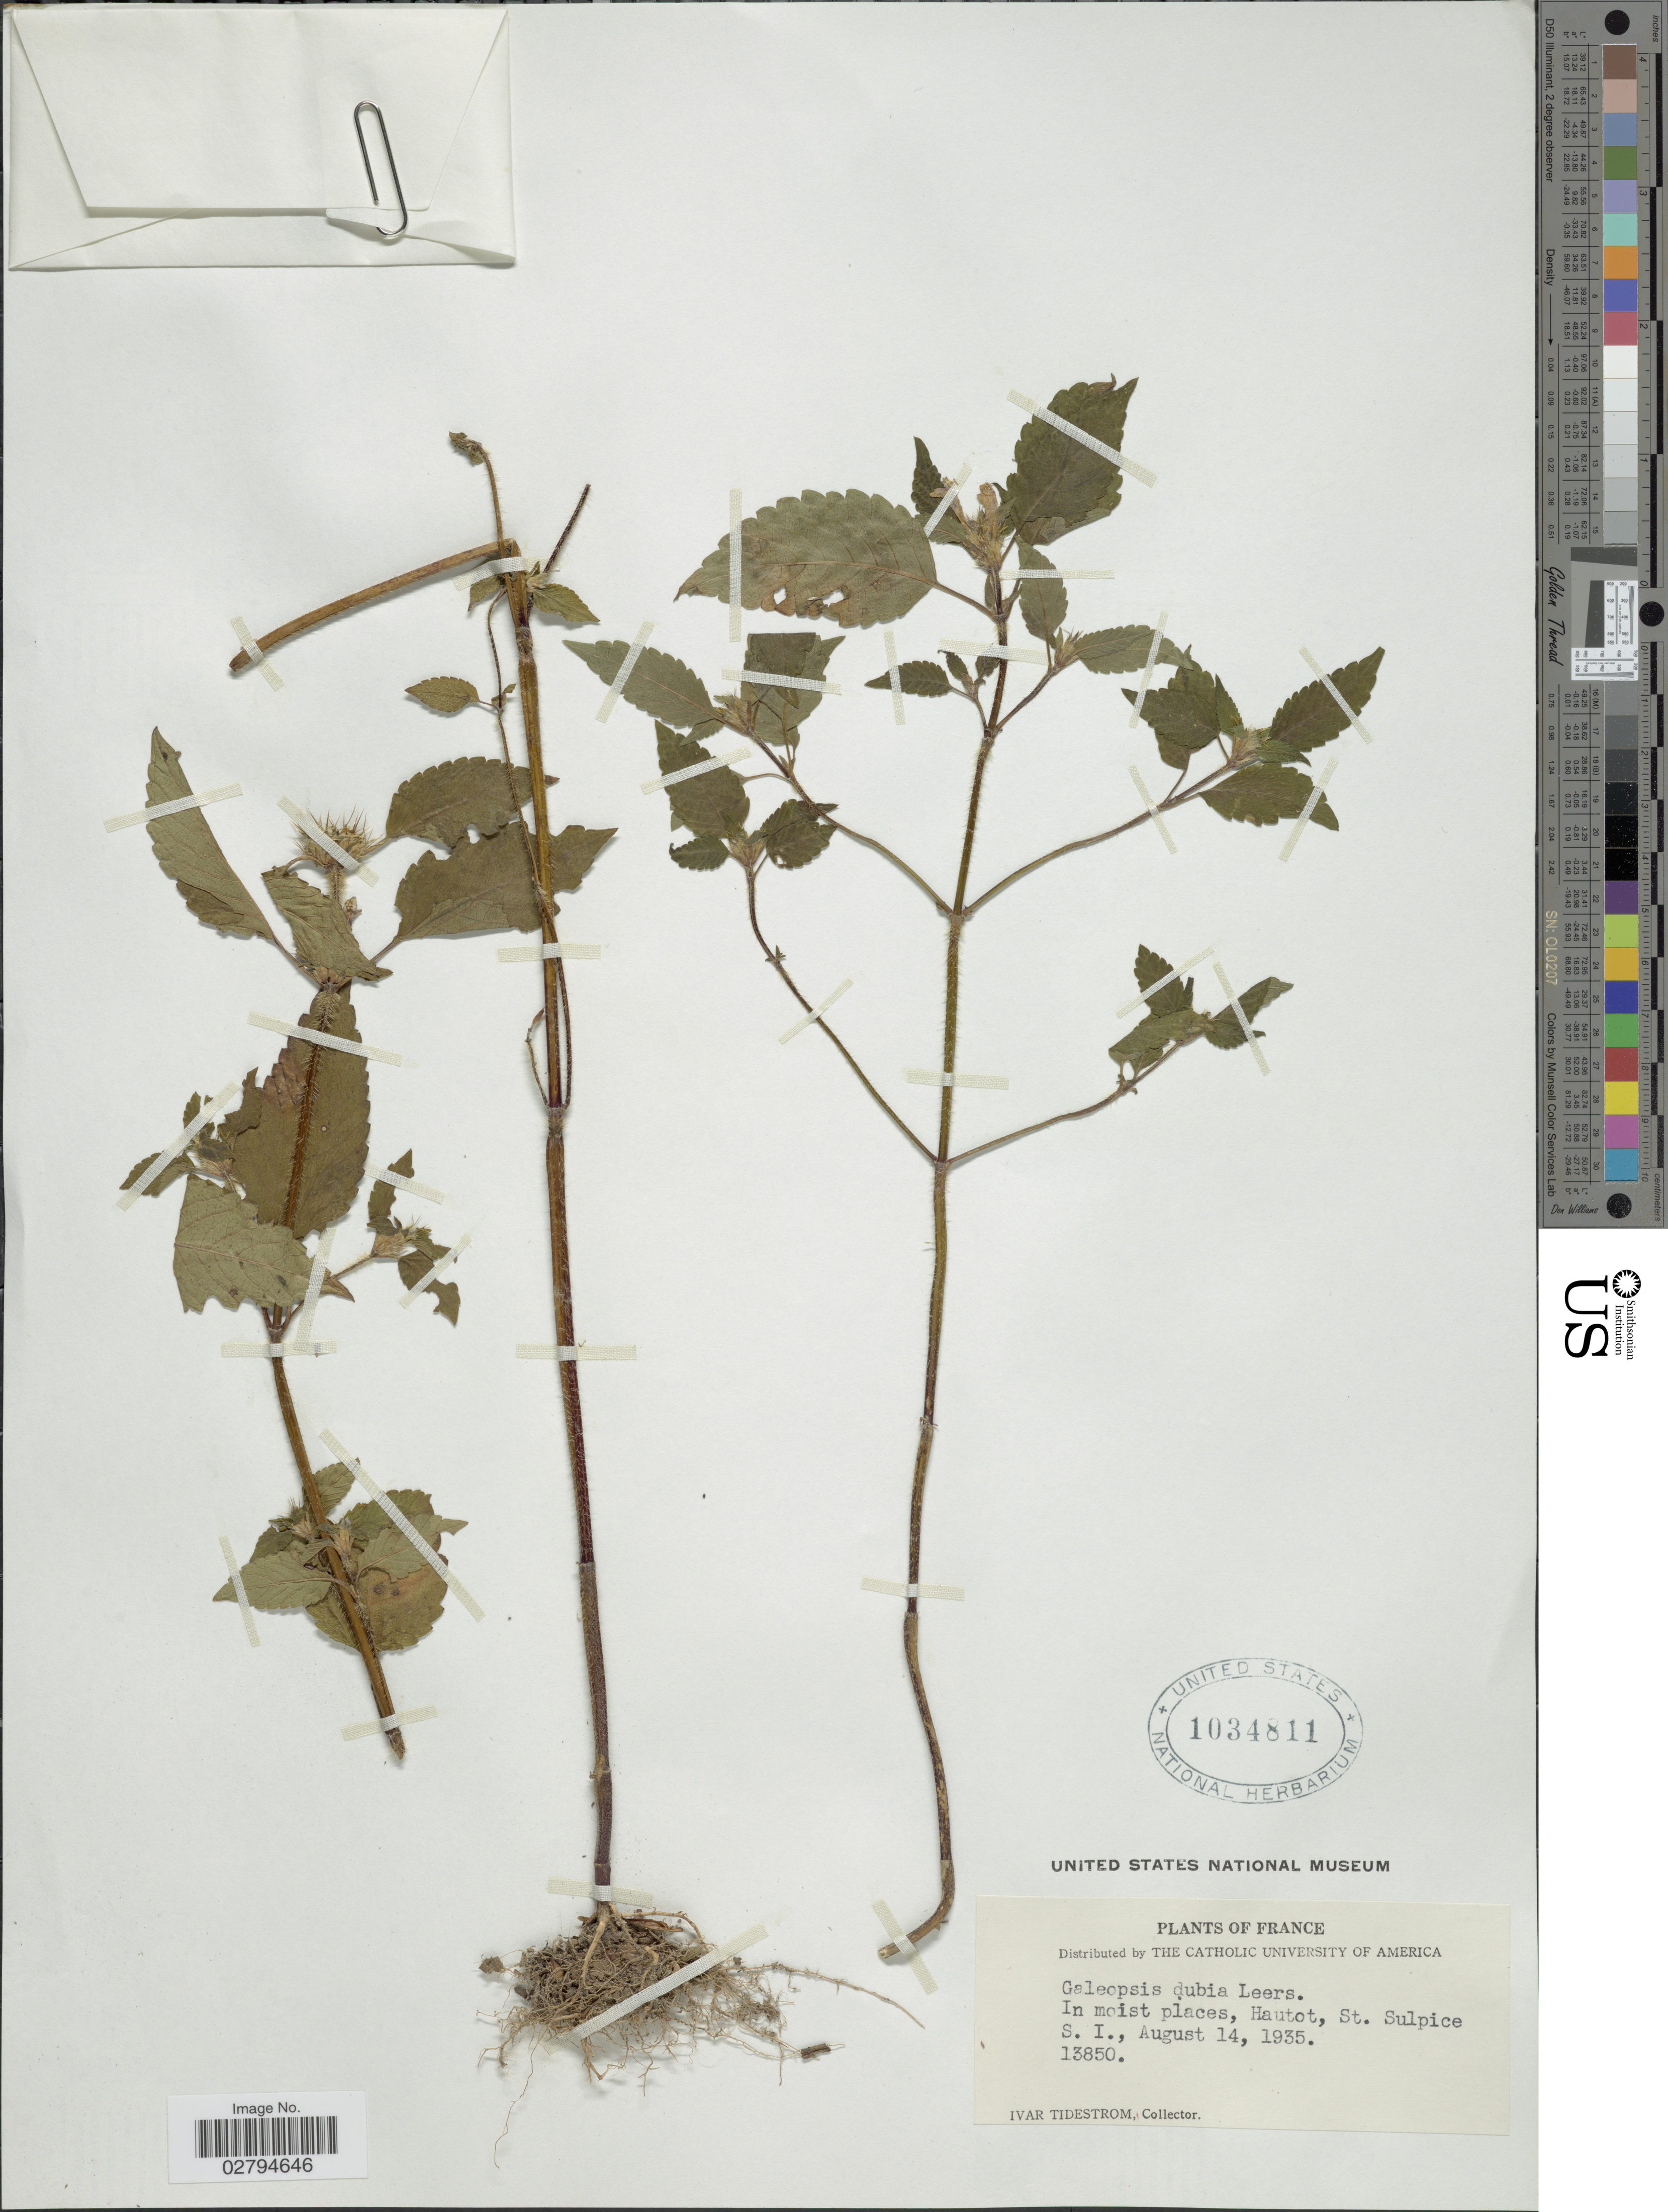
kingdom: Plantae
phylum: Tracheophyta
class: Magnoliopsida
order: Lamiales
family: Lamiaceae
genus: Galeopsis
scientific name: Galeopsis dubia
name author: Leers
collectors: I. F. Tidestrom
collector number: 13850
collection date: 1935-08-14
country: France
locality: Hautot, St. Sulpice, S.I.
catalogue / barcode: US 1034811